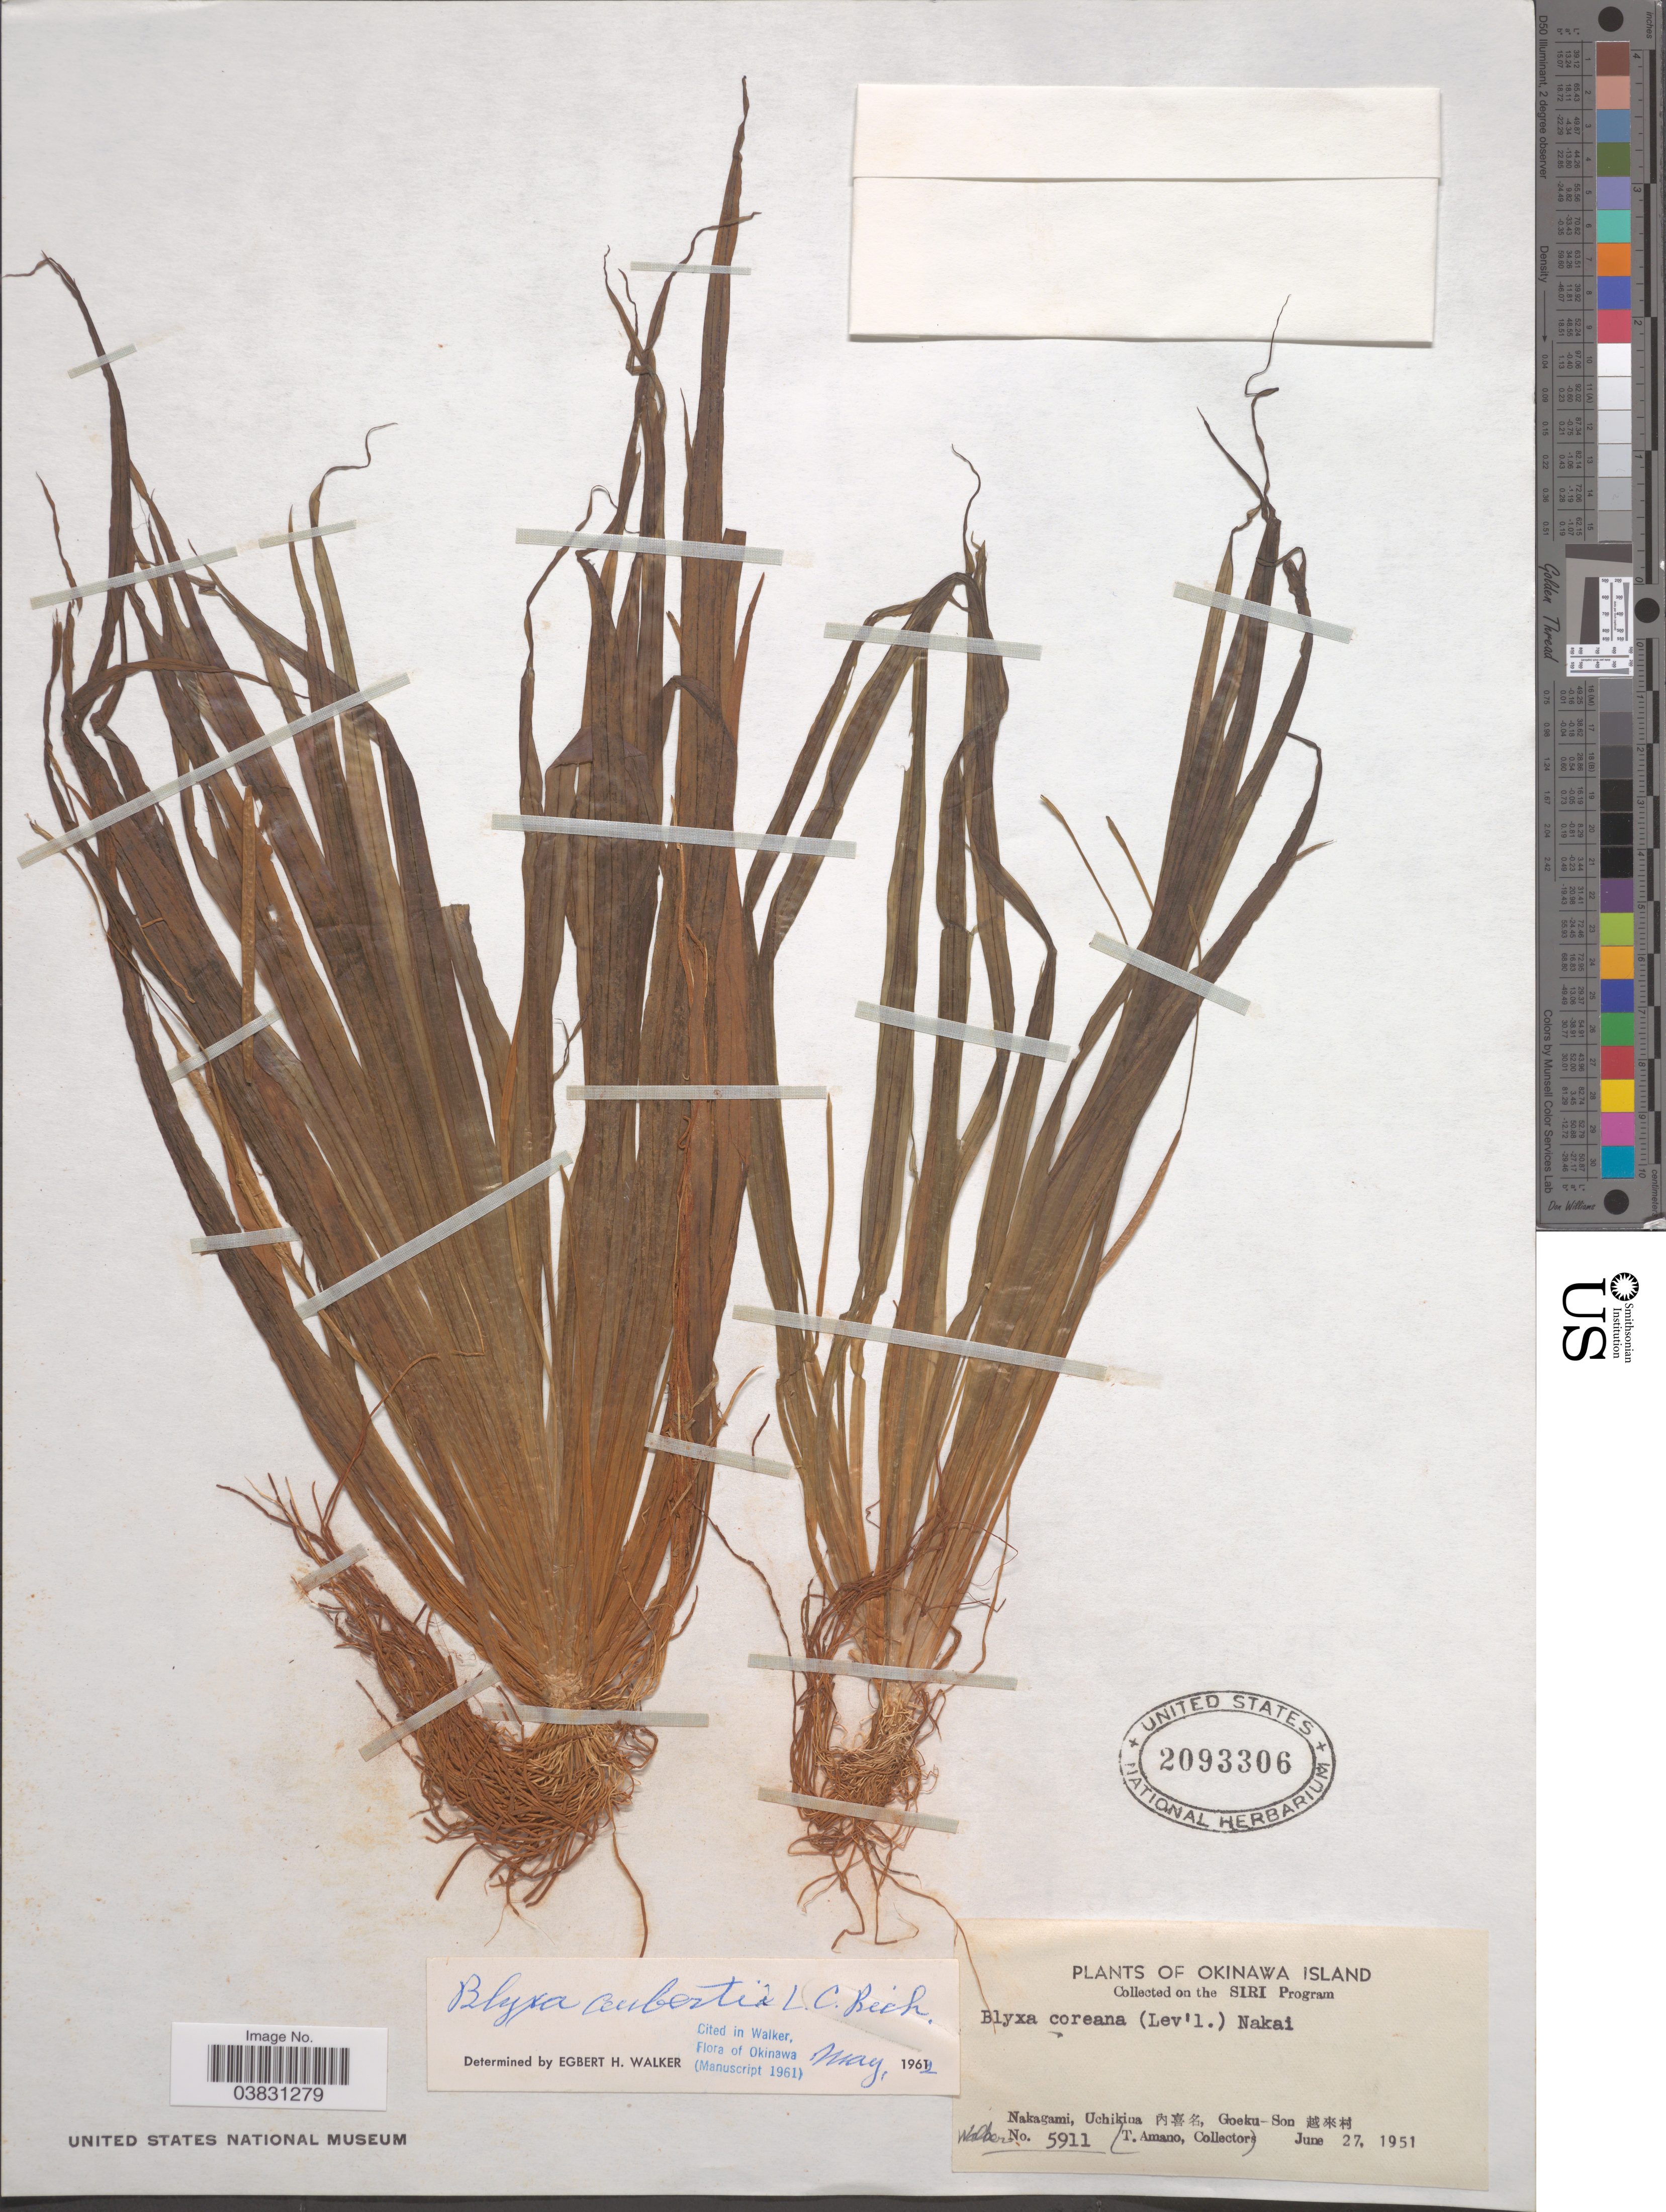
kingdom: Plantae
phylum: Tracheophyta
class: Liliopsida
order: Alismatales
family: Hydrocharitaceae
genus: Blyxa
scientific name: Blyxa aubertii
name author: Rich.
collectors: T. Amano & -. Walker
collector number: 5911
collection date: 1951-06-27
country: Japan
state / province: Okinawa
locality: Okinawa Island. Nakagami, Uchikina, Goeku-Son.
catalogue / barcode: US 2093306